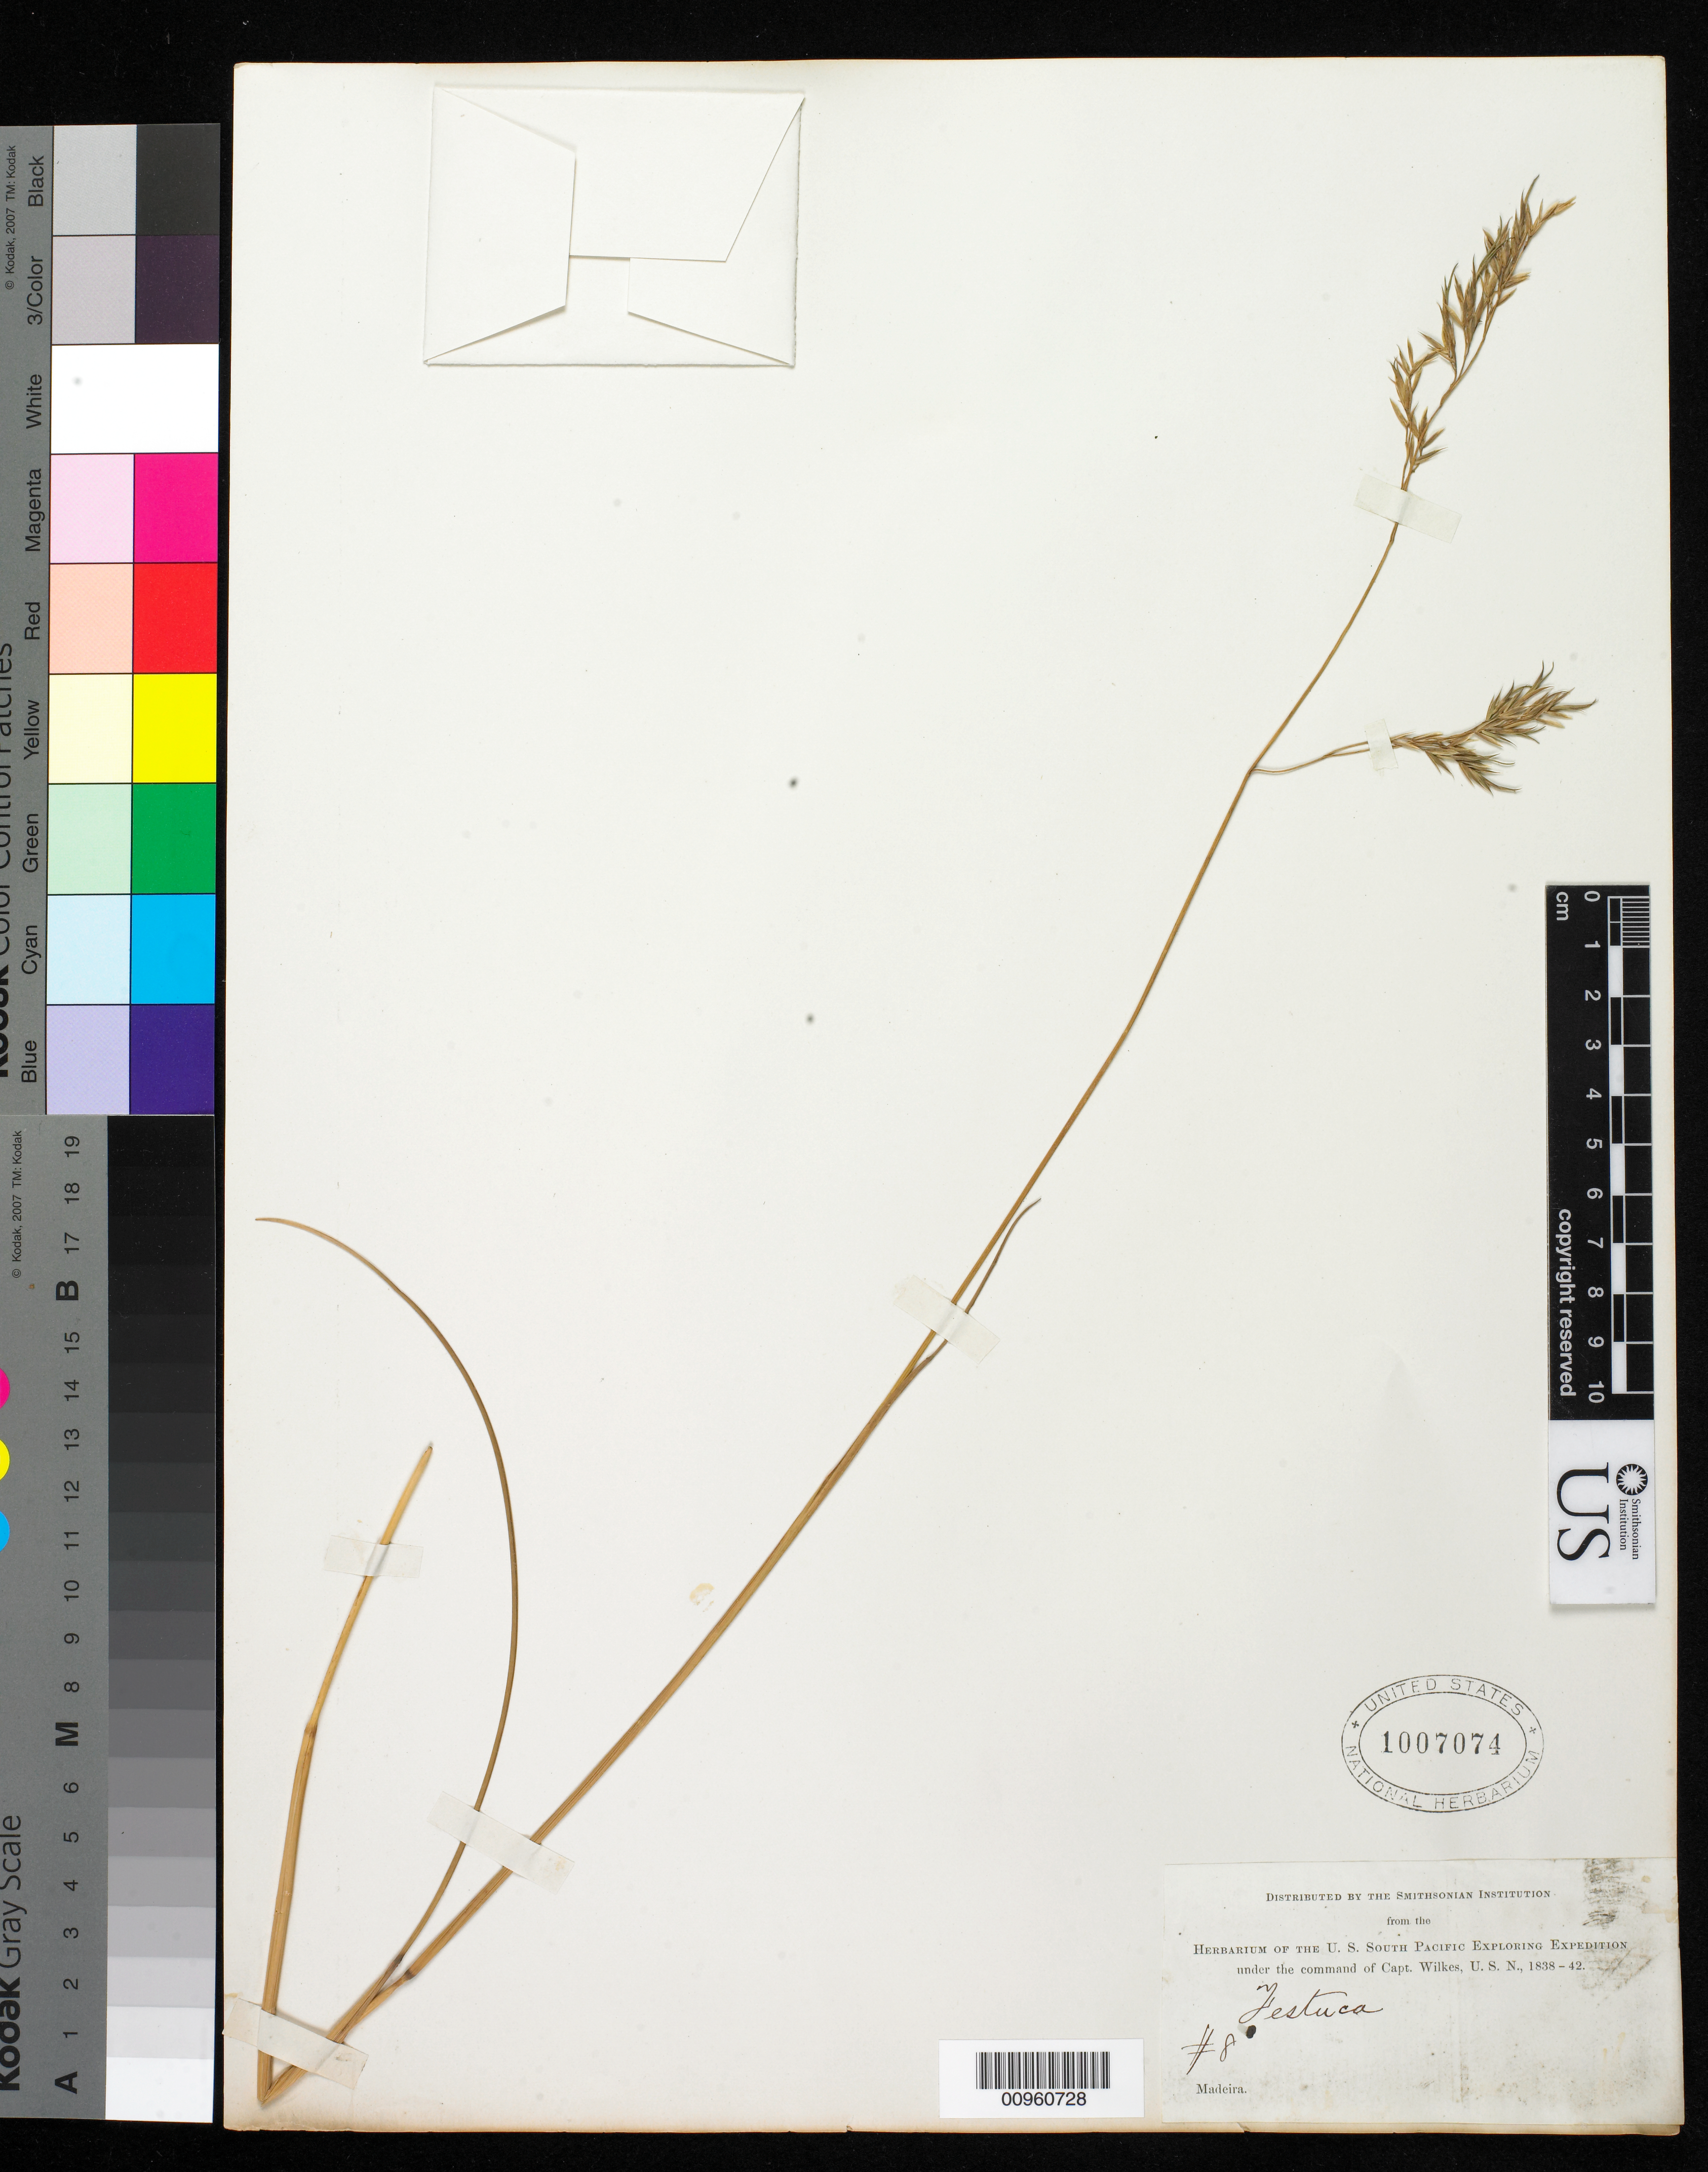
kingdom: Plantae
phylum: Tracheophyta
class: Liliopsida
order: Poales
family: Poaceae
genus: Festuca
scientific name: Festuca sp.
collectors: Wilkes Explor. Exped.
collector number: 8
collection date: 1838/1842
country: Portugal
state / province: Madeira (Aut. Reg.)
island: Madeira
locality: Funchal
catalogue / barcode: US 1007074